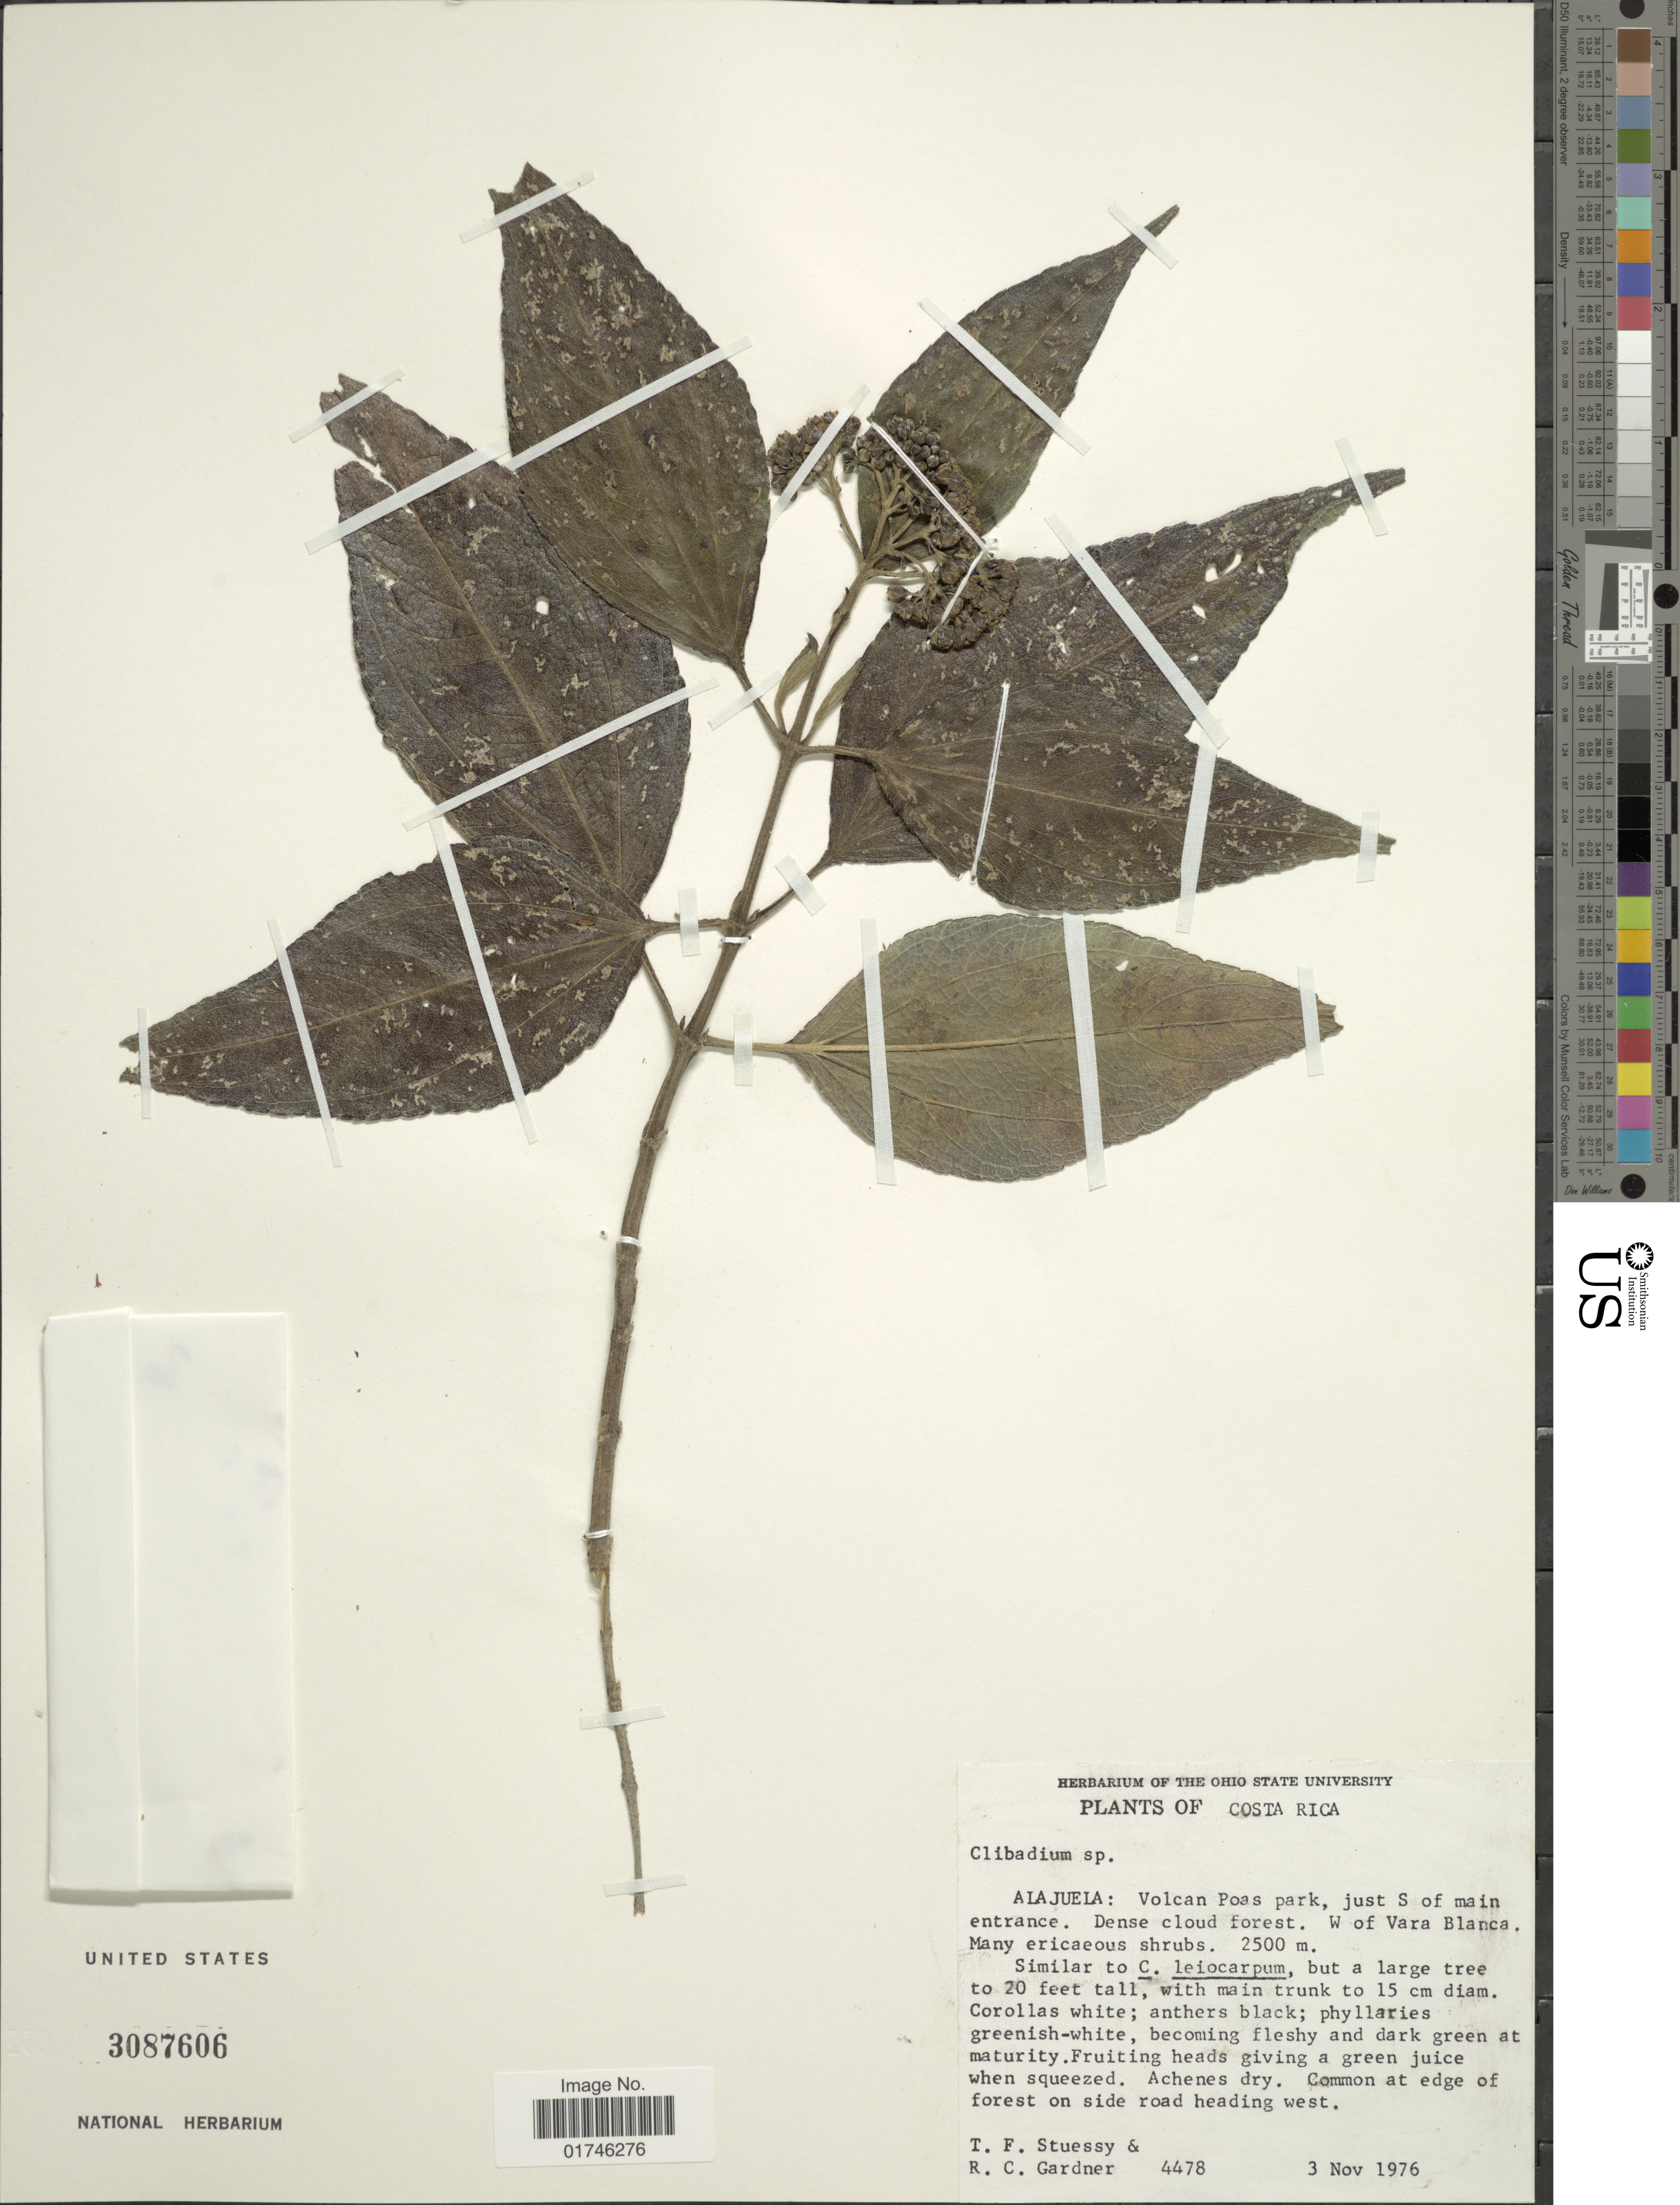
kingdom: Plantae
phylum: Tracheophyta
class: Magnoliopsida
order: Asterales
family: Asteraceae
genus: Clibadium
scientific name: Clibadium sp.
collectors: T. Stuessy & R. C. Gardner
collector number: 4478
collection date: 1976-11-03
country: Costa Rica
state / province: Alajuela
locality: Alajuela: Volcan Poas park, just S of main entrance. W of Vara Blanca.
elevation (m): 2500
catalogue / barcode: US 3087606